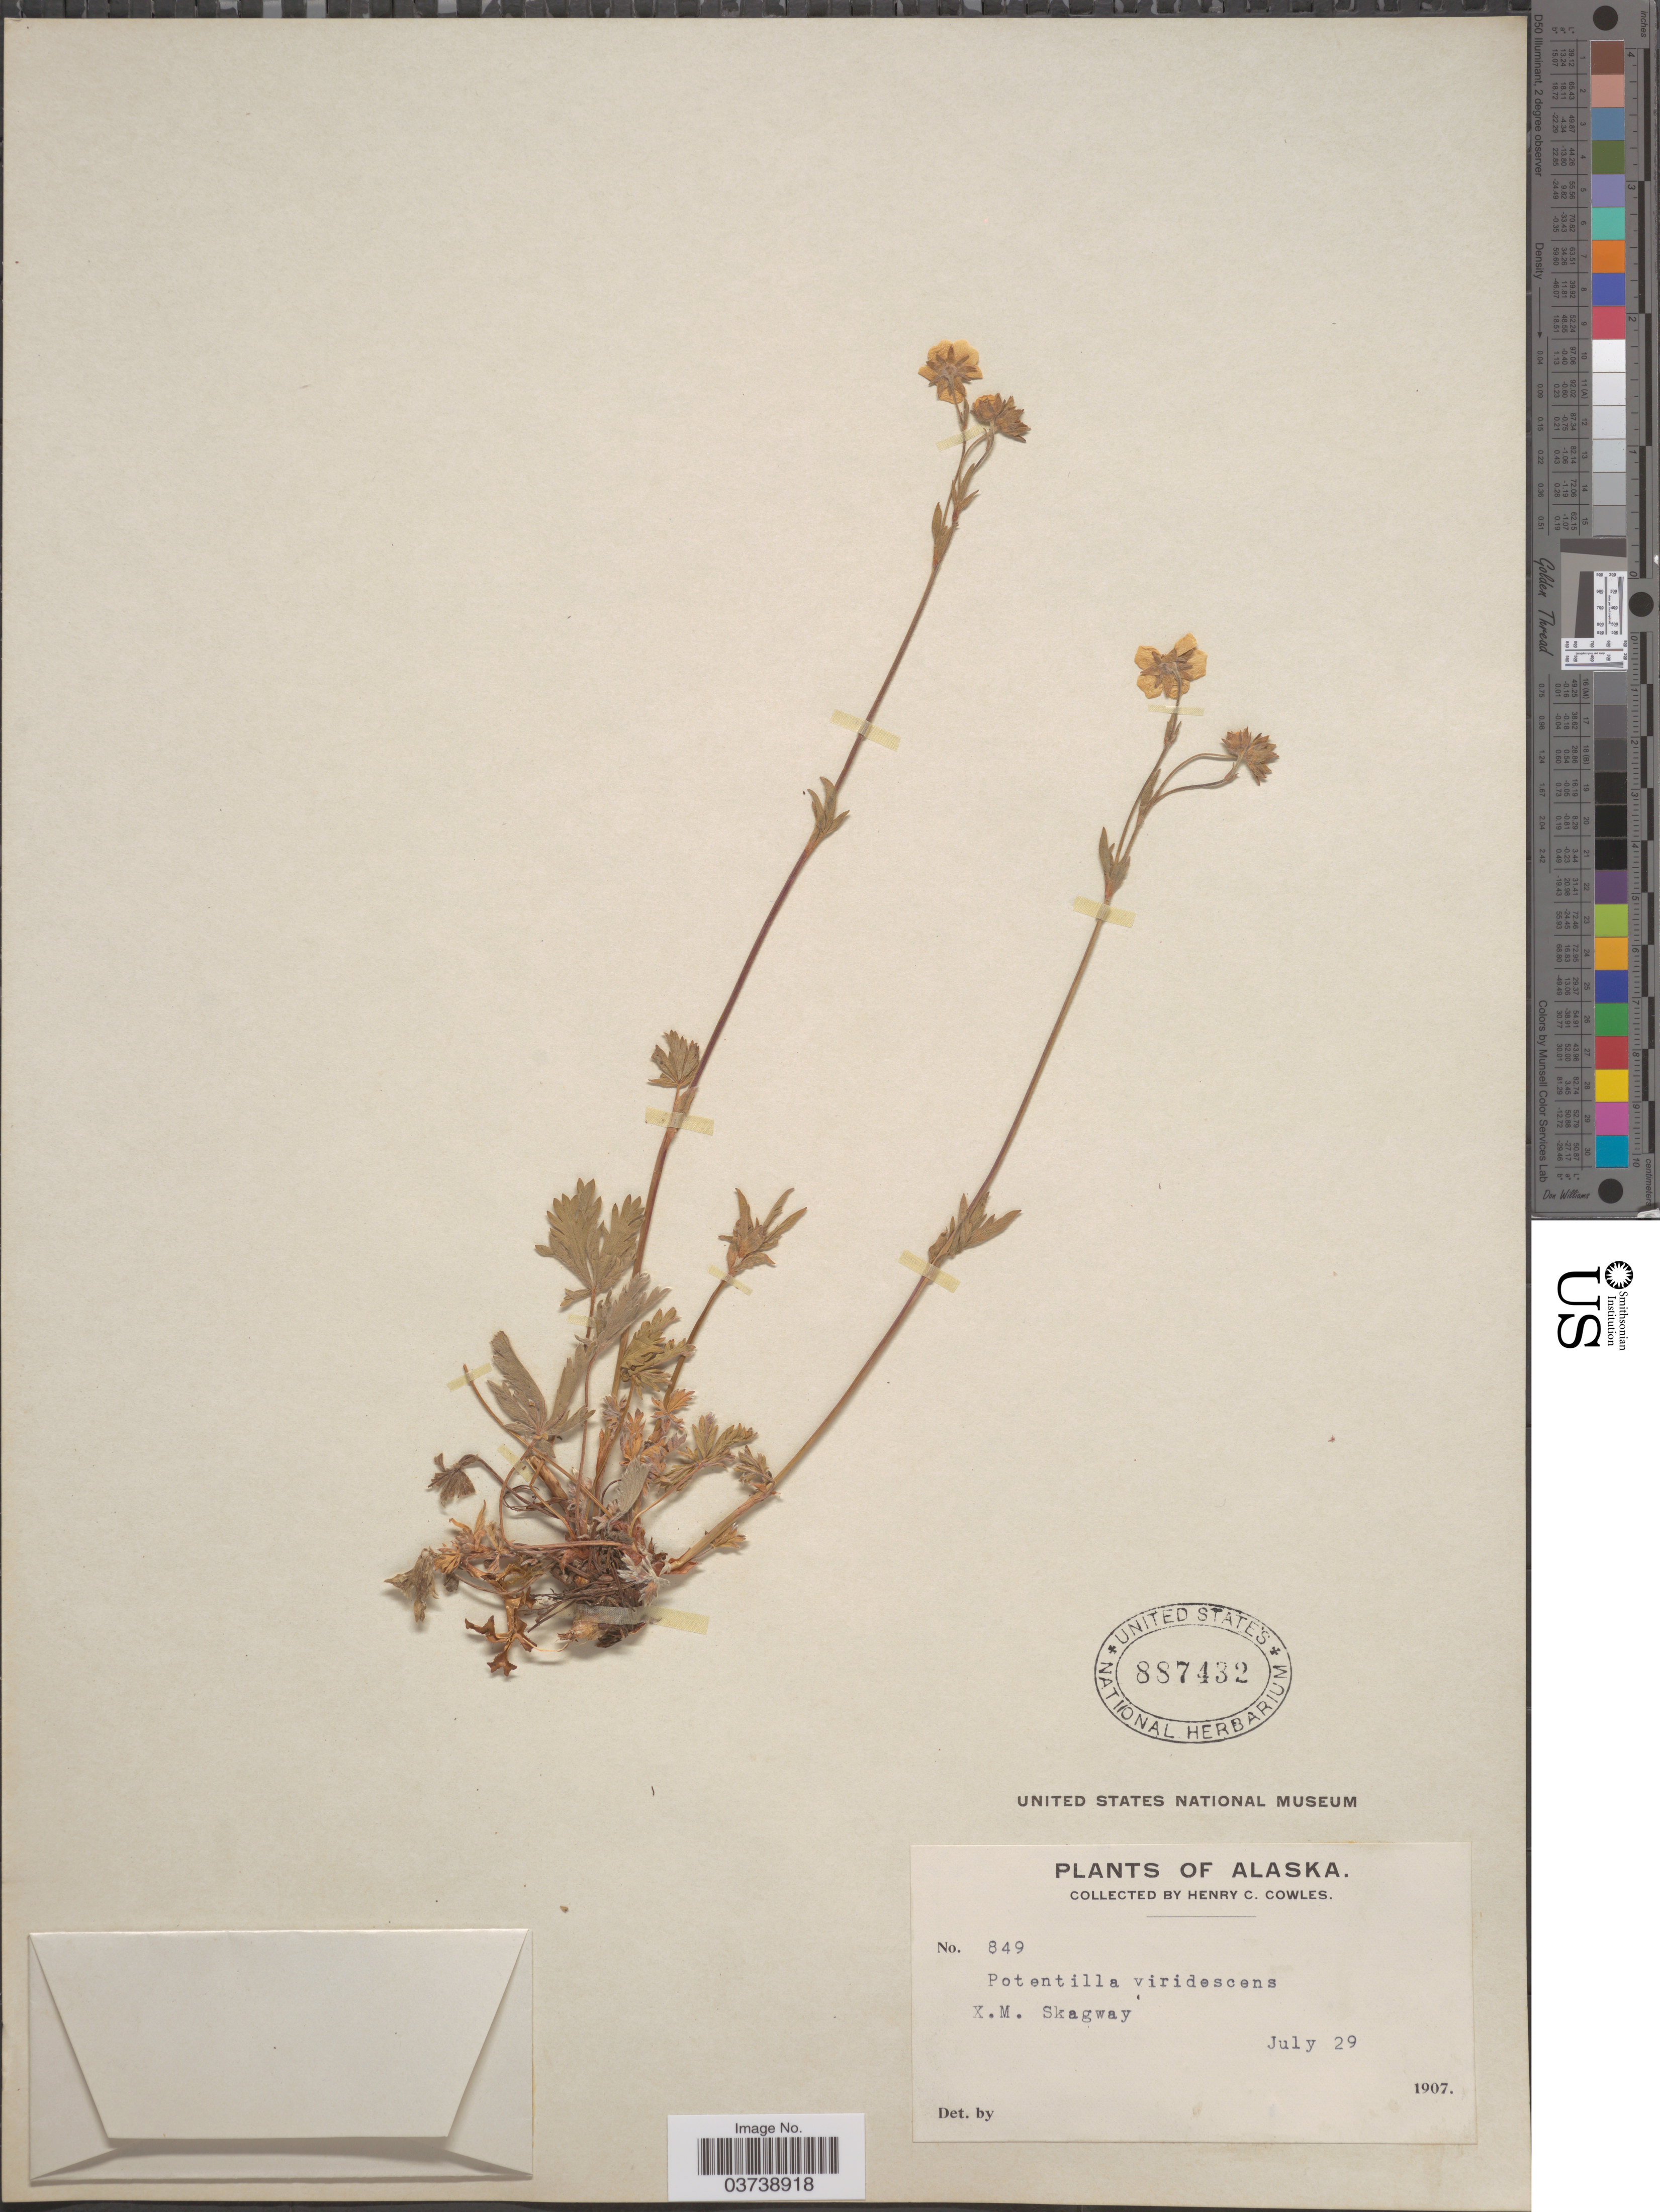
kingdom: Plantae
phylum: Tracheophyta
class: Magnoliopsida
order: Rosales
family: Rosaceae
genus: Potentilla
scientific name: Potentilla diversifolia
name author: Lehm.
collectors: H. Cowles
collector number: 849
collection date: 1907-07-29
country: United States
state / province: Alaska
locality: X.M. Skagway.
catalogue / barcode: US 887432